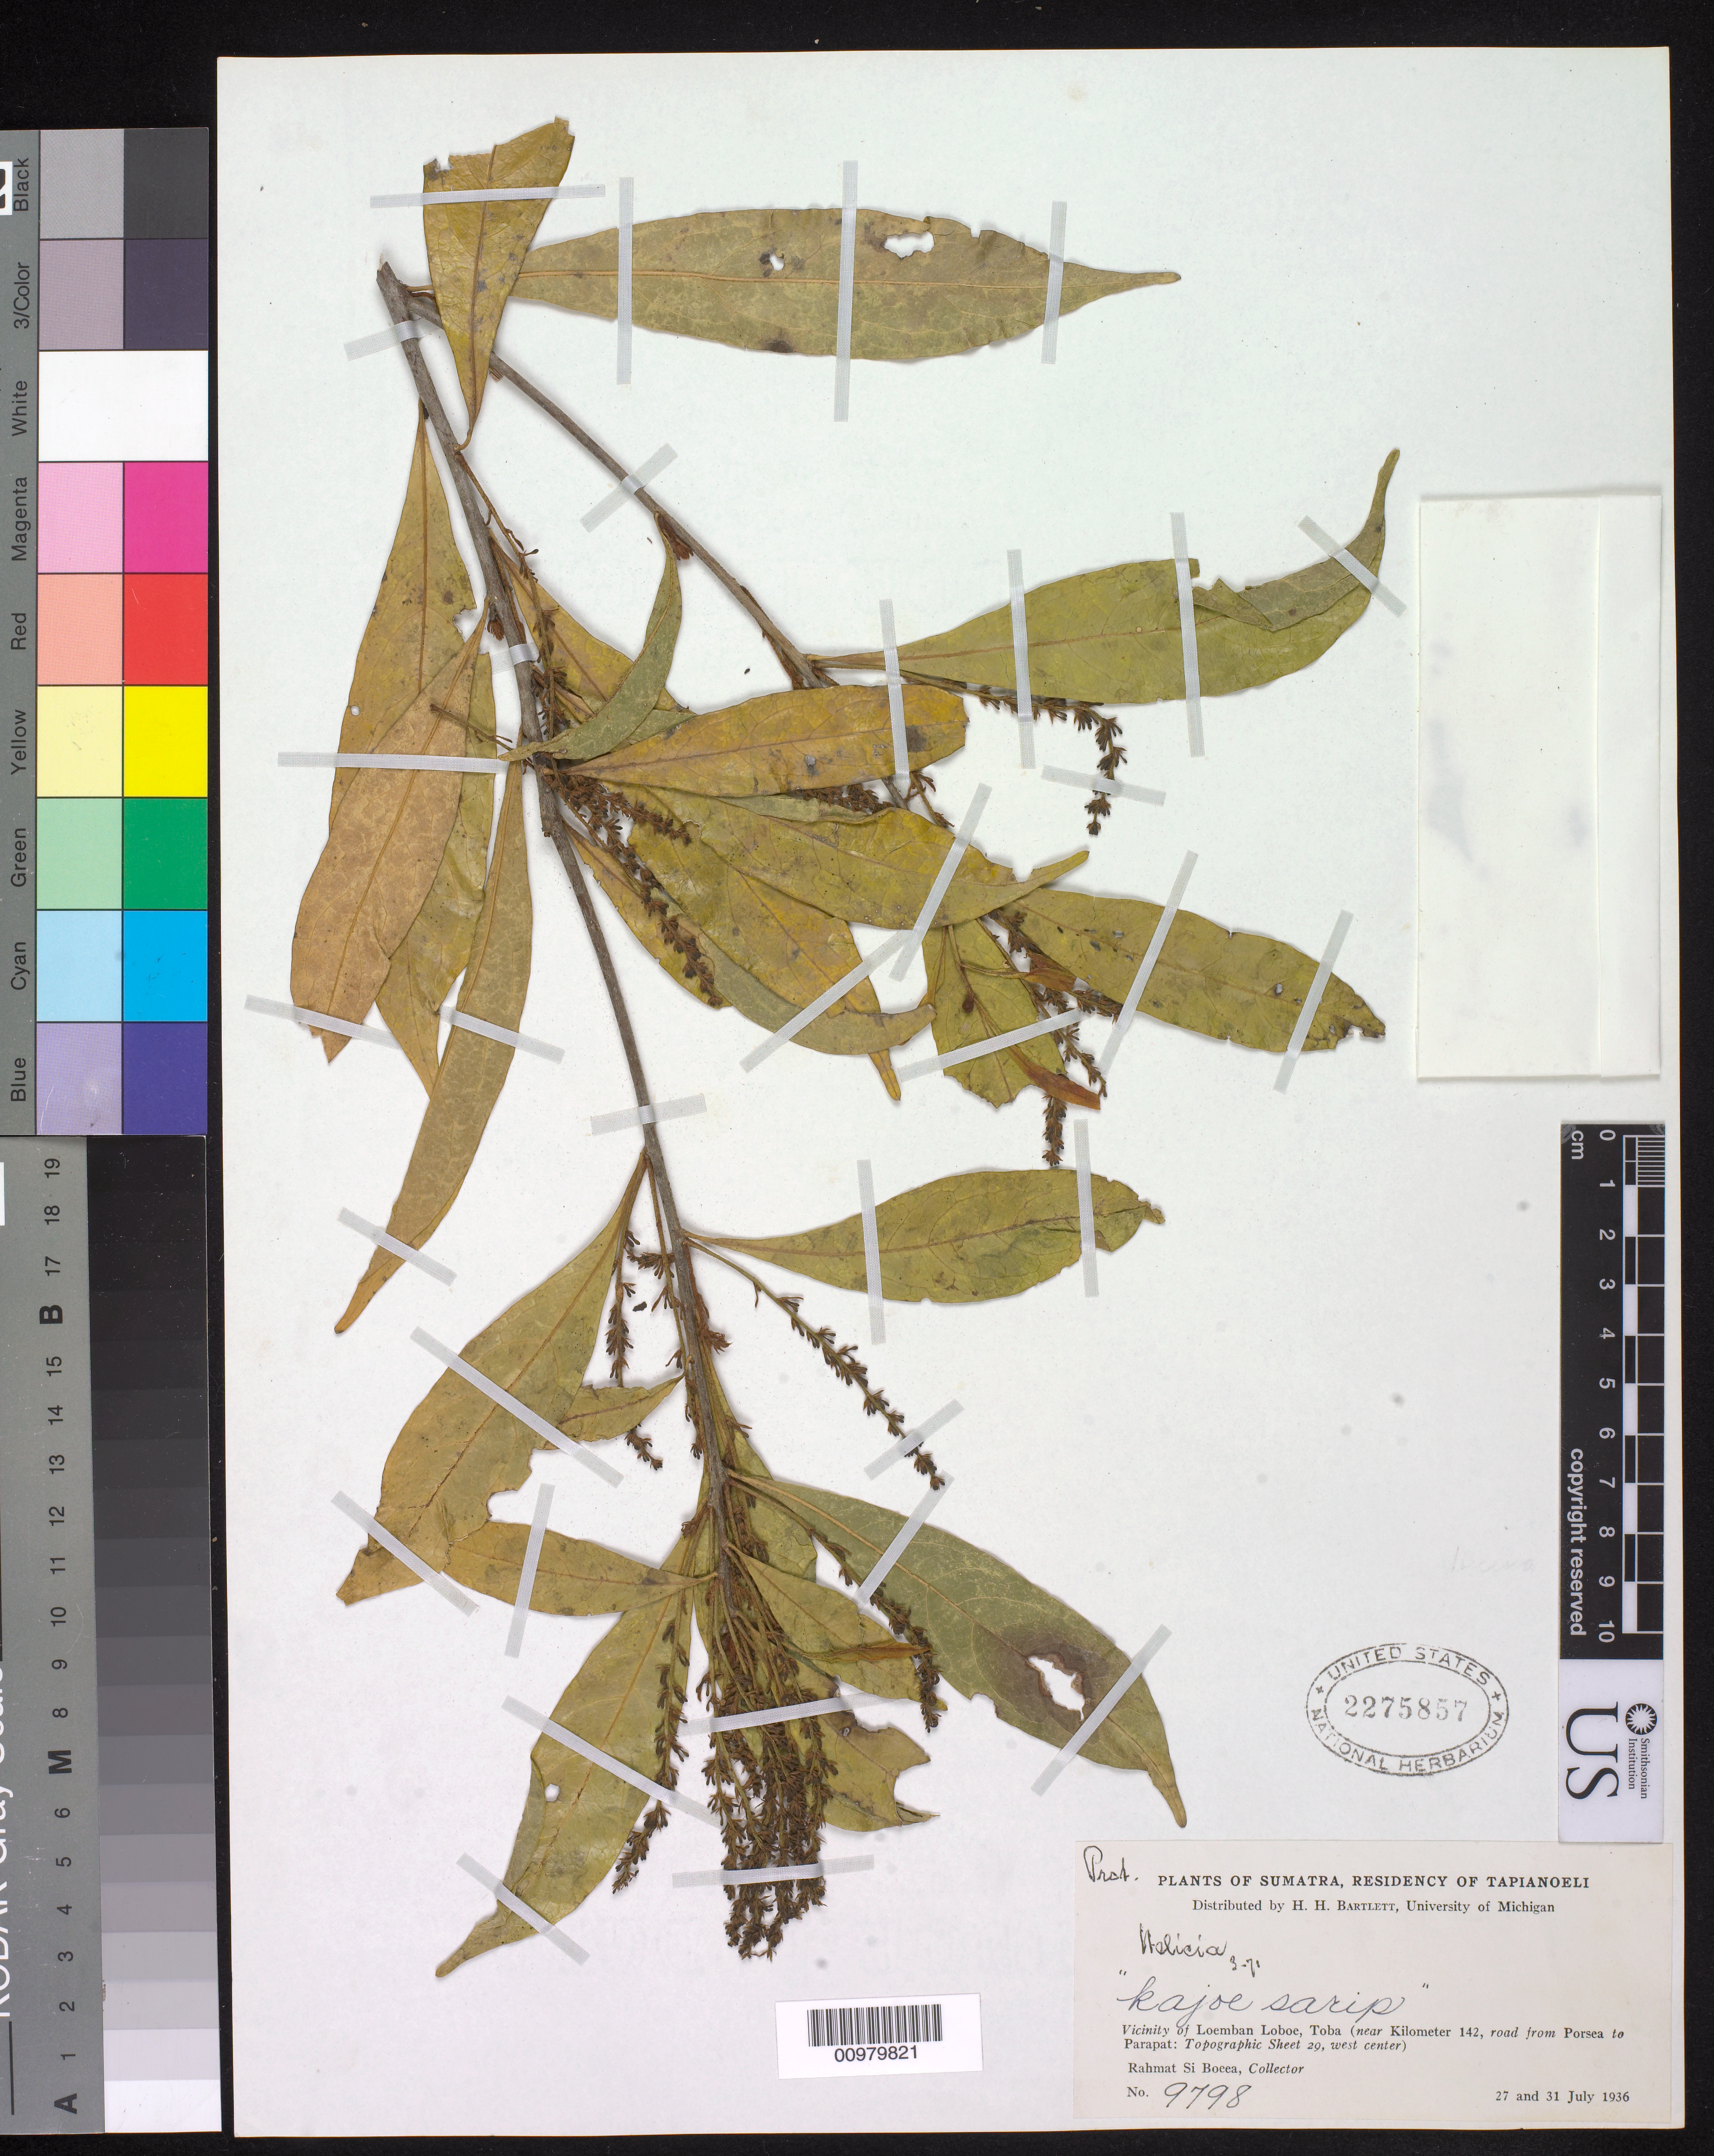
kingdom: Plantae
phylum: Tracheophyta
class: Magnoliopsida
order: Proteales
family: Proteaceae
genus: Helicia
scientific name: Helicia sp.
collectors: Rahmat Si Boeea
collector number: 9798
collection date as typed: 27 Jul 1936 and 31 Jul 1936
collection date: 1936-07-27,1936-07-31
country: Indonesia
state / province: Sumatra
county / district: North Sumatra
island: Sumatra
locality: Toba,Vicinity of Loemban Loboe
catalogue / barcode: US 2275857